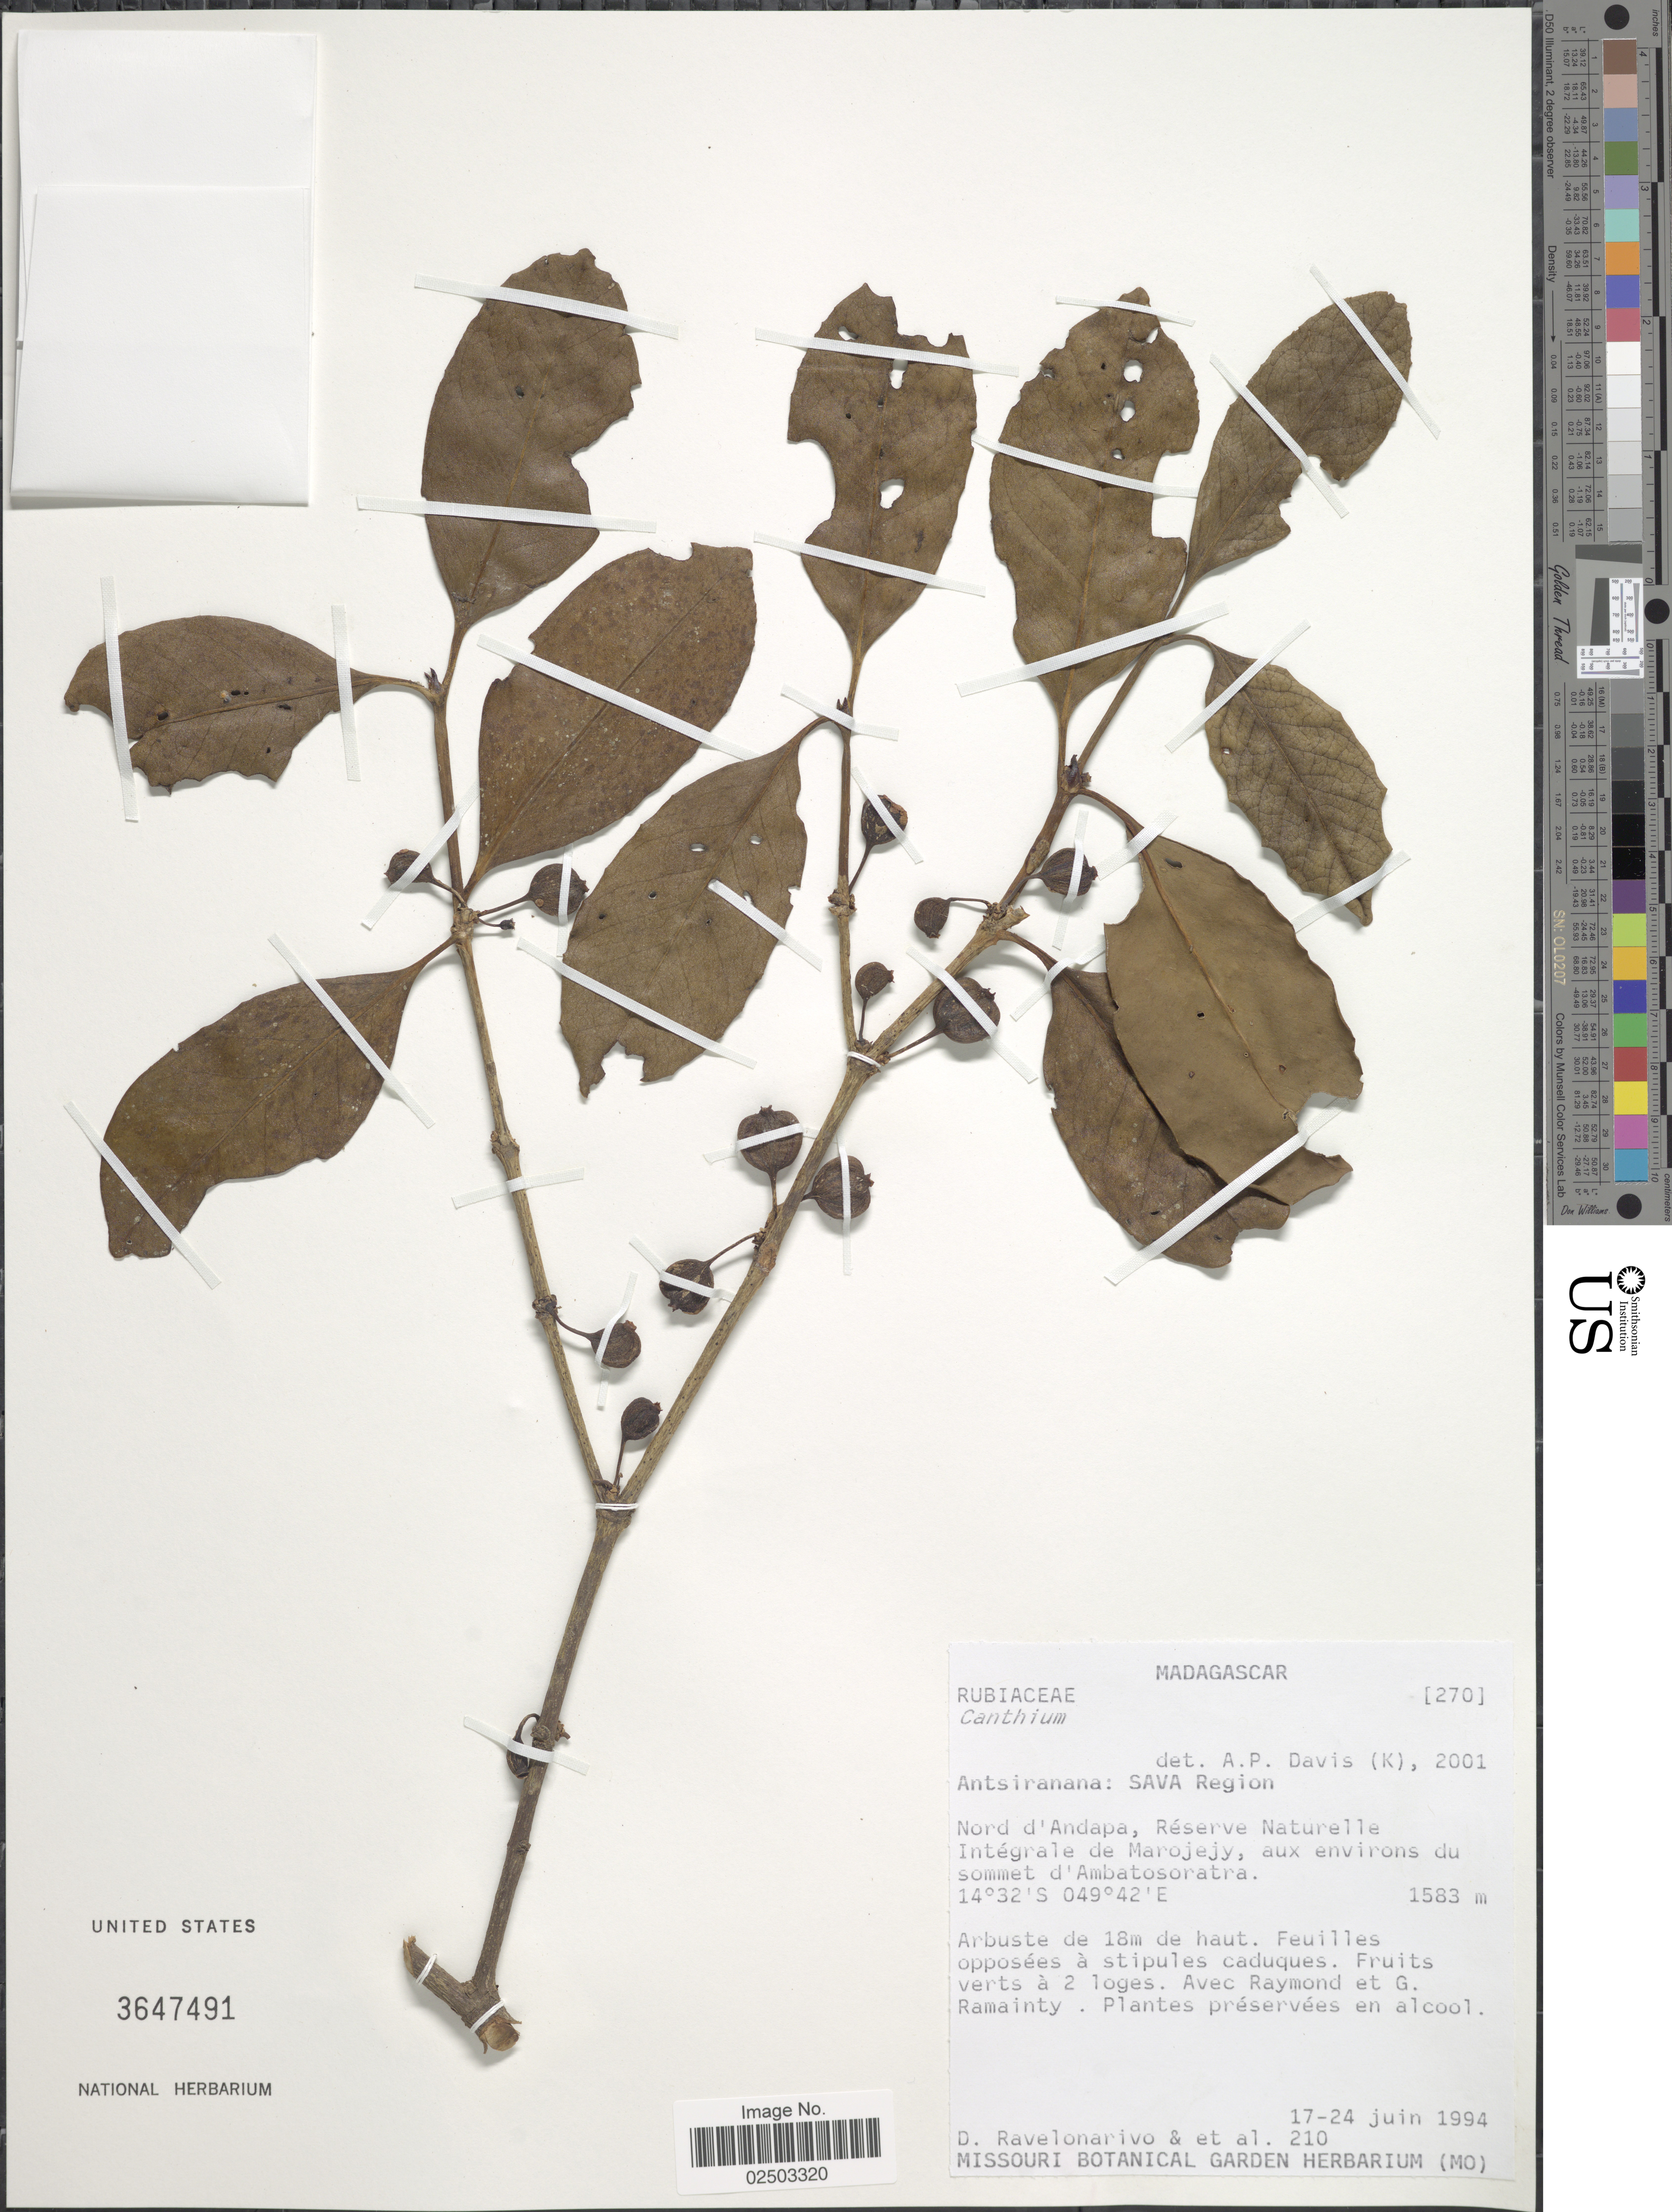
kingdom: Plantae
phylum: Tracheophyta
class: Magnoliopsida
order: Gentianales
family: Rubiaceae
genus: Bridsonia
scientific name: Bridsonia chamaedendrum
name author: (Kuntze) Verstraete & A.E. van Wyk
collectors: D. Ravelonarivo, Raymond & G. Ramainty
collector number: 210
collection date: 1994-06-17/1994-06-24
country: Madagascar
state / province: Sava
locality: Antsiranana: SAVA region, Nord d'Andapa, Reserve Naturelle Integrale de Morejey, aux environs du sommet d'Ambatosoratra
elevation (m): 1583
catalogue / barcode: US 3647491